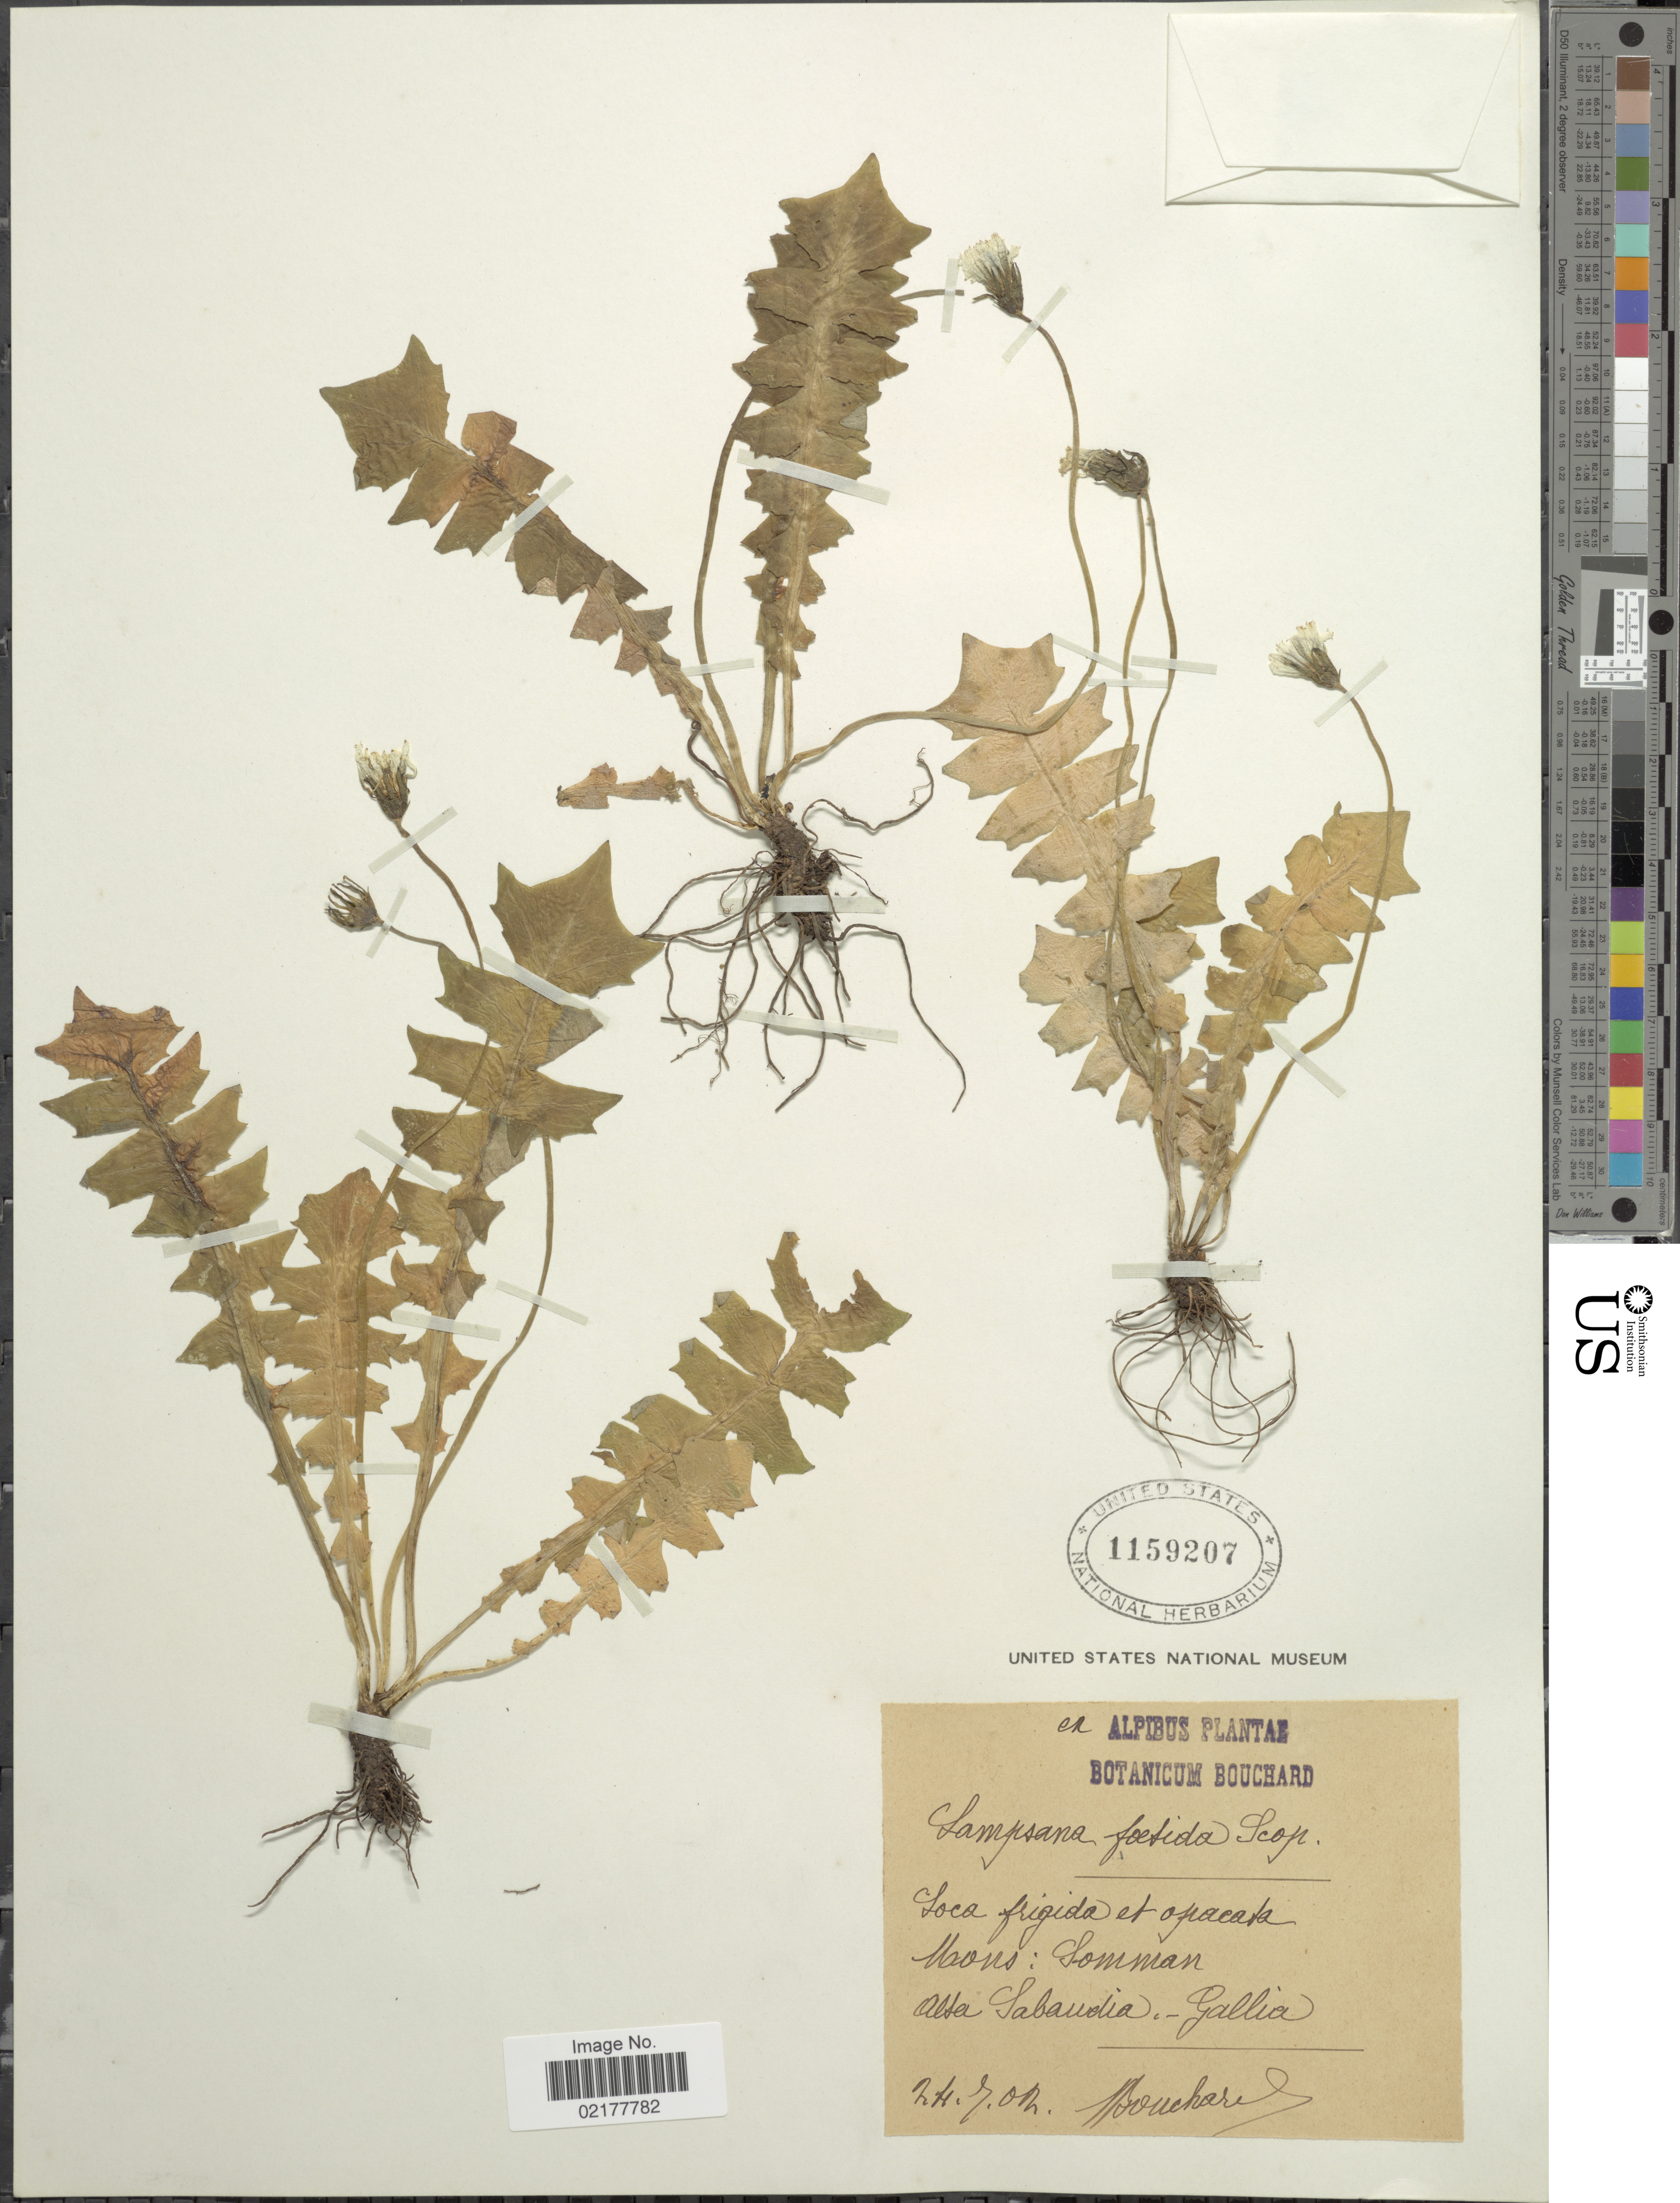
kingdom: Plantae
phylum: Tracheophyta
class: Magnoliopsida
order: Asterales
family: Asteraceae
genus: Crepis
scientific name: Crepis foetida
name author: L.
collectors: -. Bouchard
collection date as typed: Transcribed d/m/y: 24/7/12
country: France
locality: Maons: Somman. Alta Sabaudia.-Gallia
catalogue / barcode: US 1159207